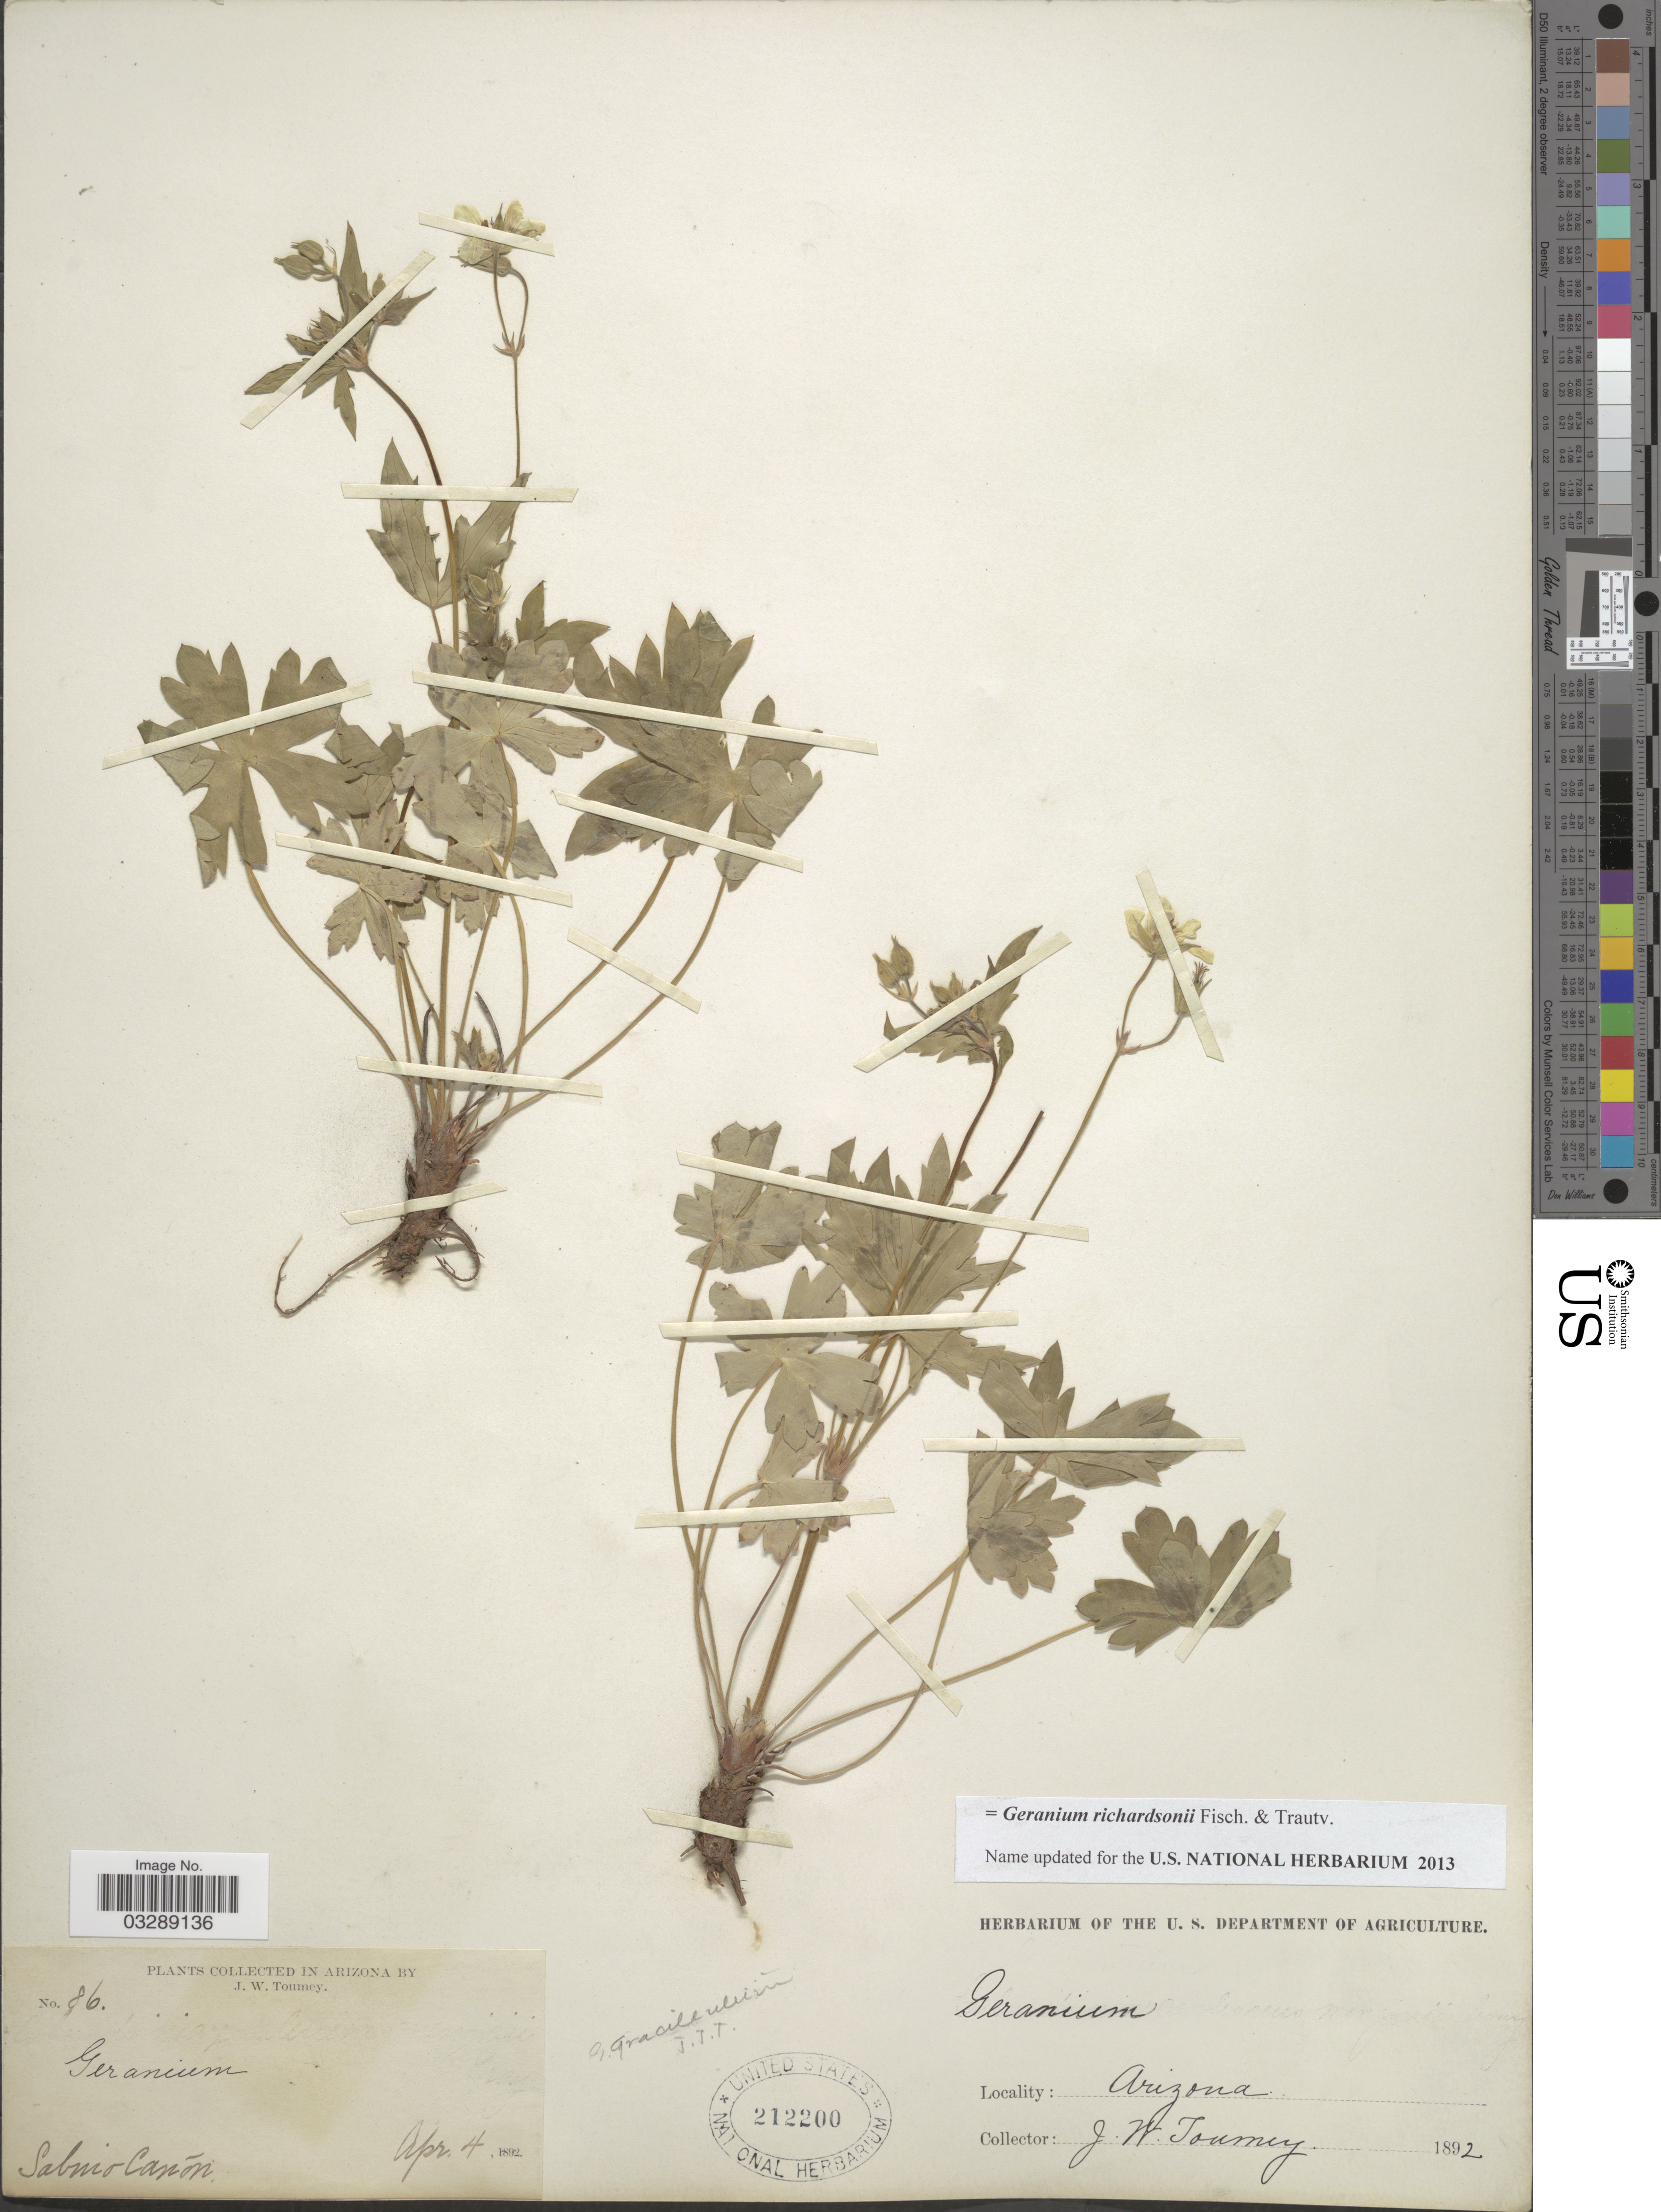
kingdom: Plantae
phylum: Tracheophyta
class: Magnoliopsida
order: Geraniales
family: Geraniaceae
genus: Geranium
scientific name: Geranium richardsonii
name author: Fisch. & Trautv.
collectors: J. W. Toumey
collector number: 86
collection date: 1892-04-04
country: United States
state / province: Arizona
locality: Sabino Cañon.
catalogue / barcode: US 212200